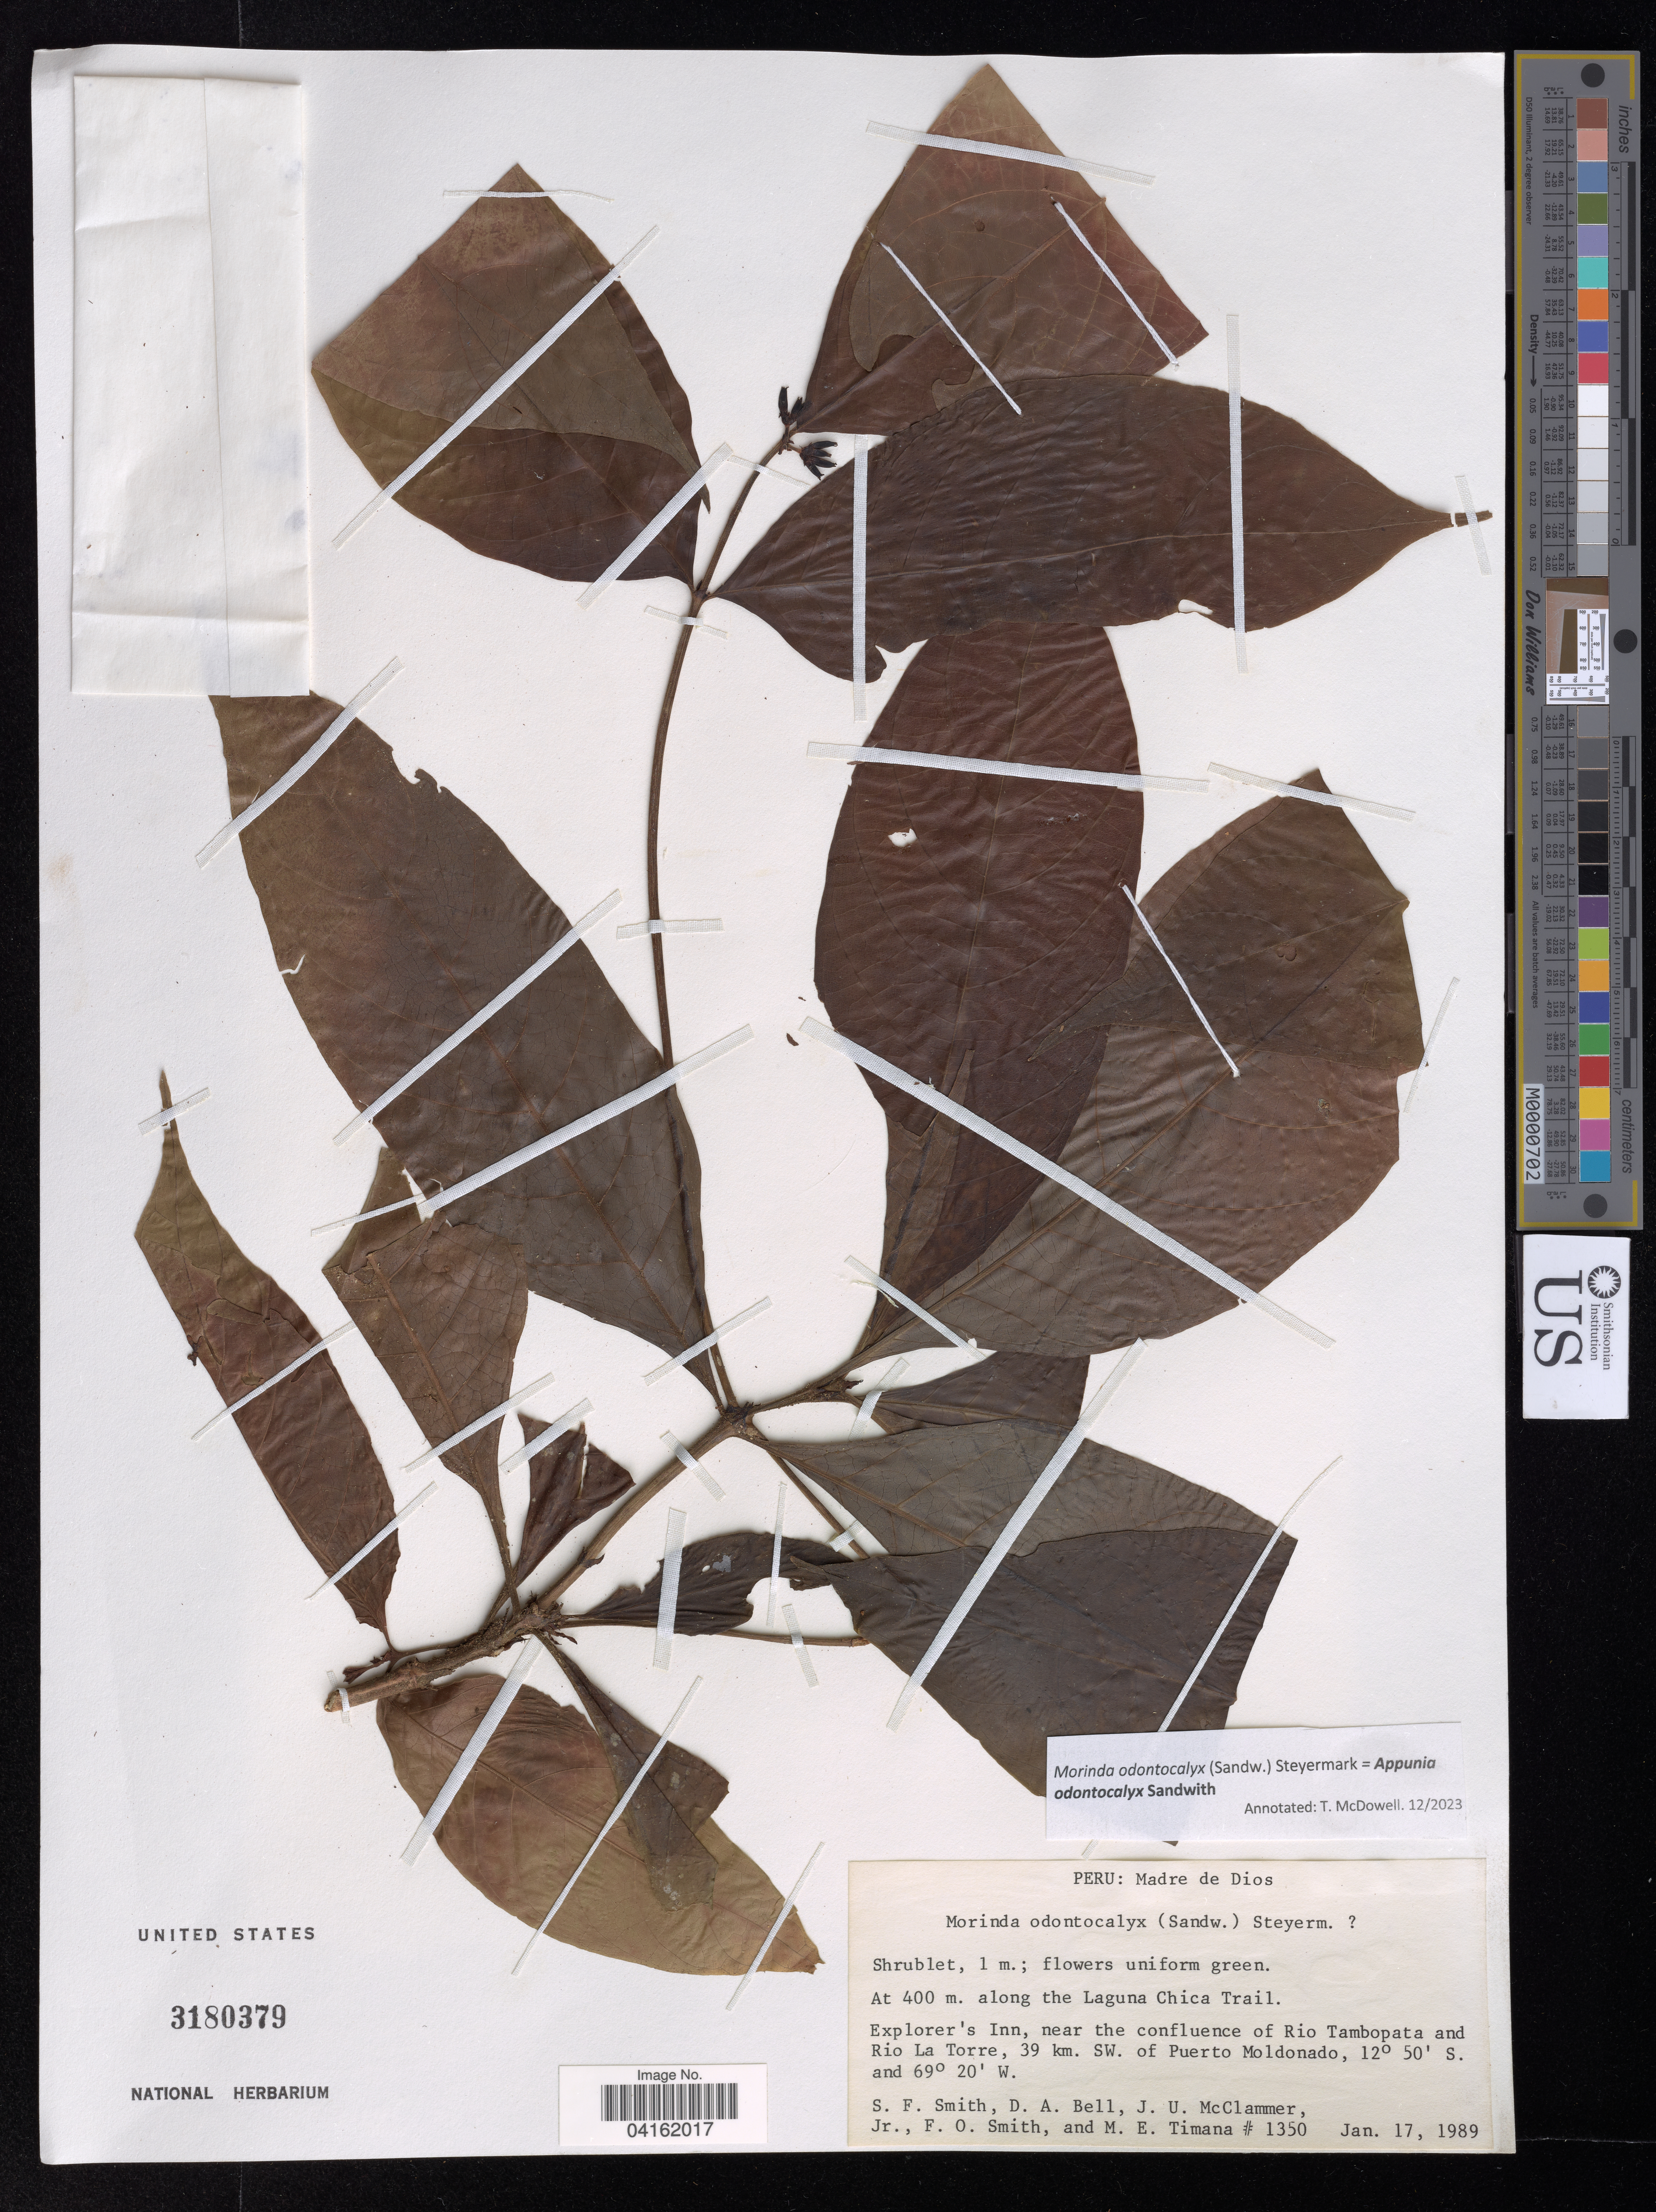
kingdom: Plantae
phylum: Tracheophyta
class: Magnoliopsida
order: Gentianales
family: Rubiaceae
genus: Appunia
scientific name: Appunia odontocalyx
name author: Sandwith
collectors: S.F. Smith, D. Bell, J. McClammer Jr. & F. Smith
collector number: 1350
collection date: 1989-01-17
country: Peru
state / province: Madre de Dios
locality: Along the Laguna Chica Trail. Explorer's Inn, near the confluence of Rio Tambopata and Rio La Torre, 39 km. SW. of Puerto Moldonado.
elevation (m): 400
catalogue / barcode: US 3180379